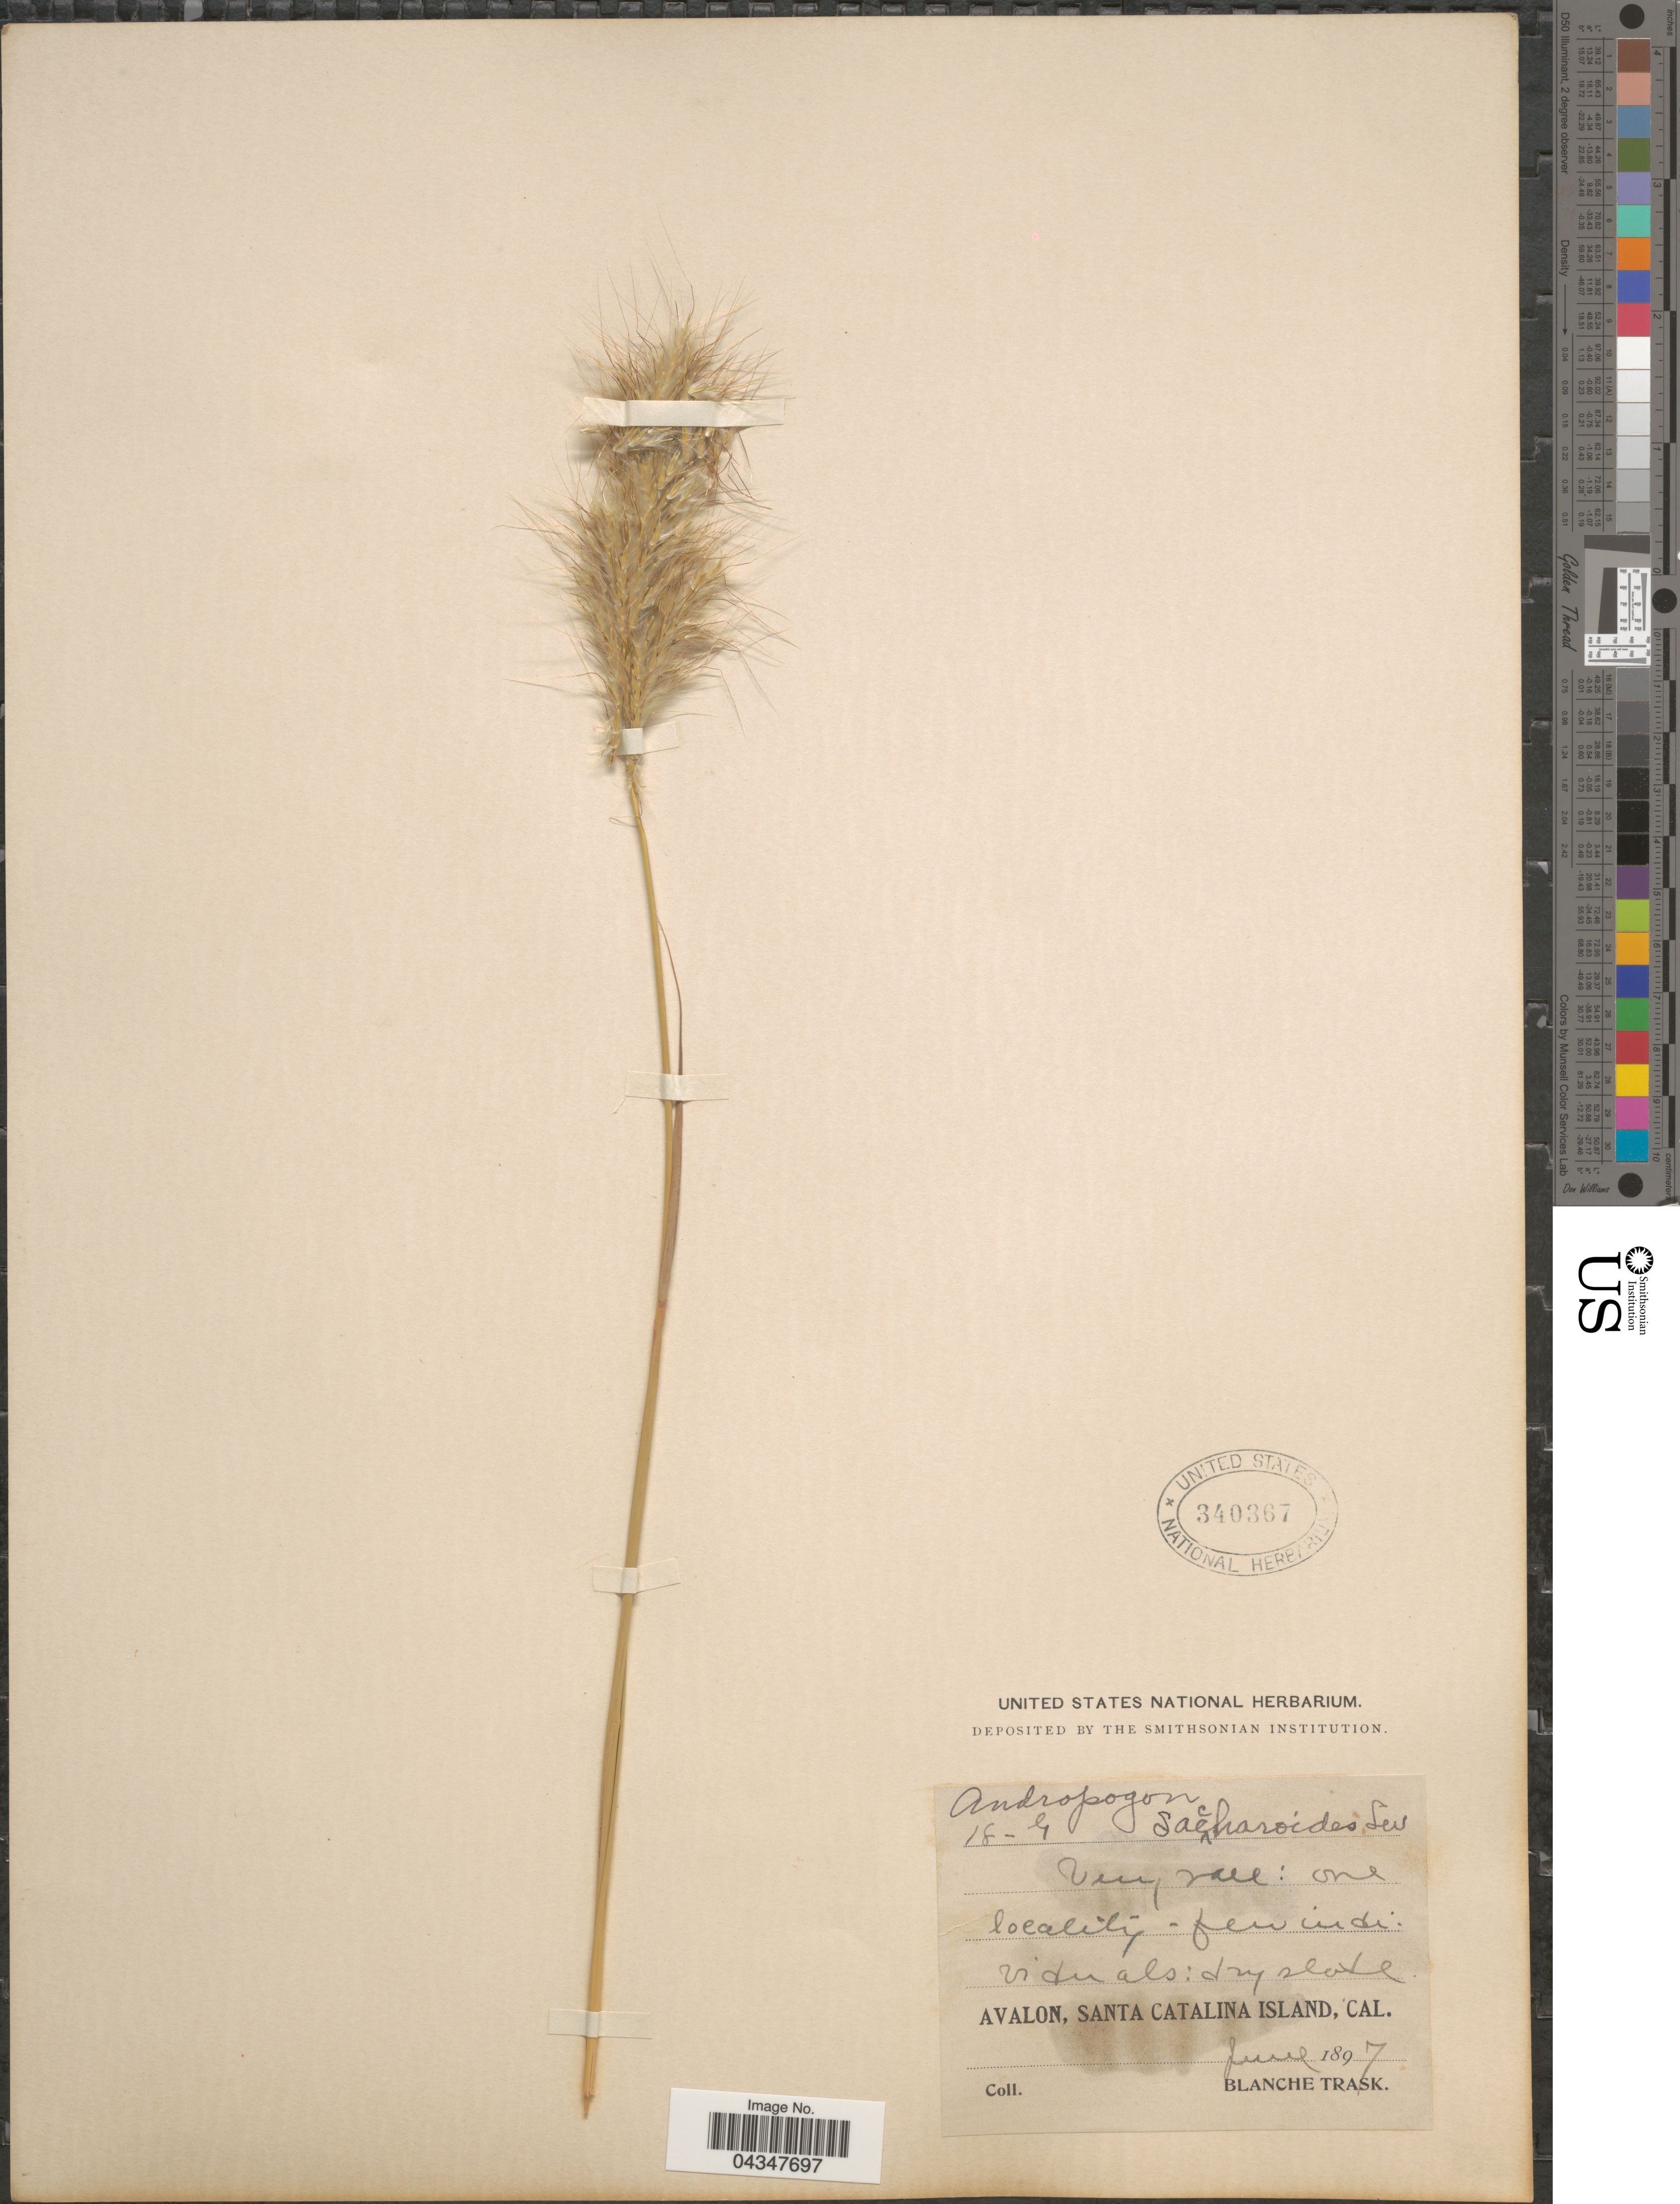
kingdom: Plantae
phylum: Tracheophyta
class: Liliopsida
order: Poales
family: Poaceae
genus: Bothriochloa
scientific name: Bothriochloa barbinodis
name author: (Lag.) Herter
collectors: B. Trask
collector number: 18-G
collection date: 1897-06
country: United States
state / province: California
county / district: Los Angeles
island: Santa Catalina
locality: Avalon, Santa Catalina Island.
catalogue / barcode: US 340367